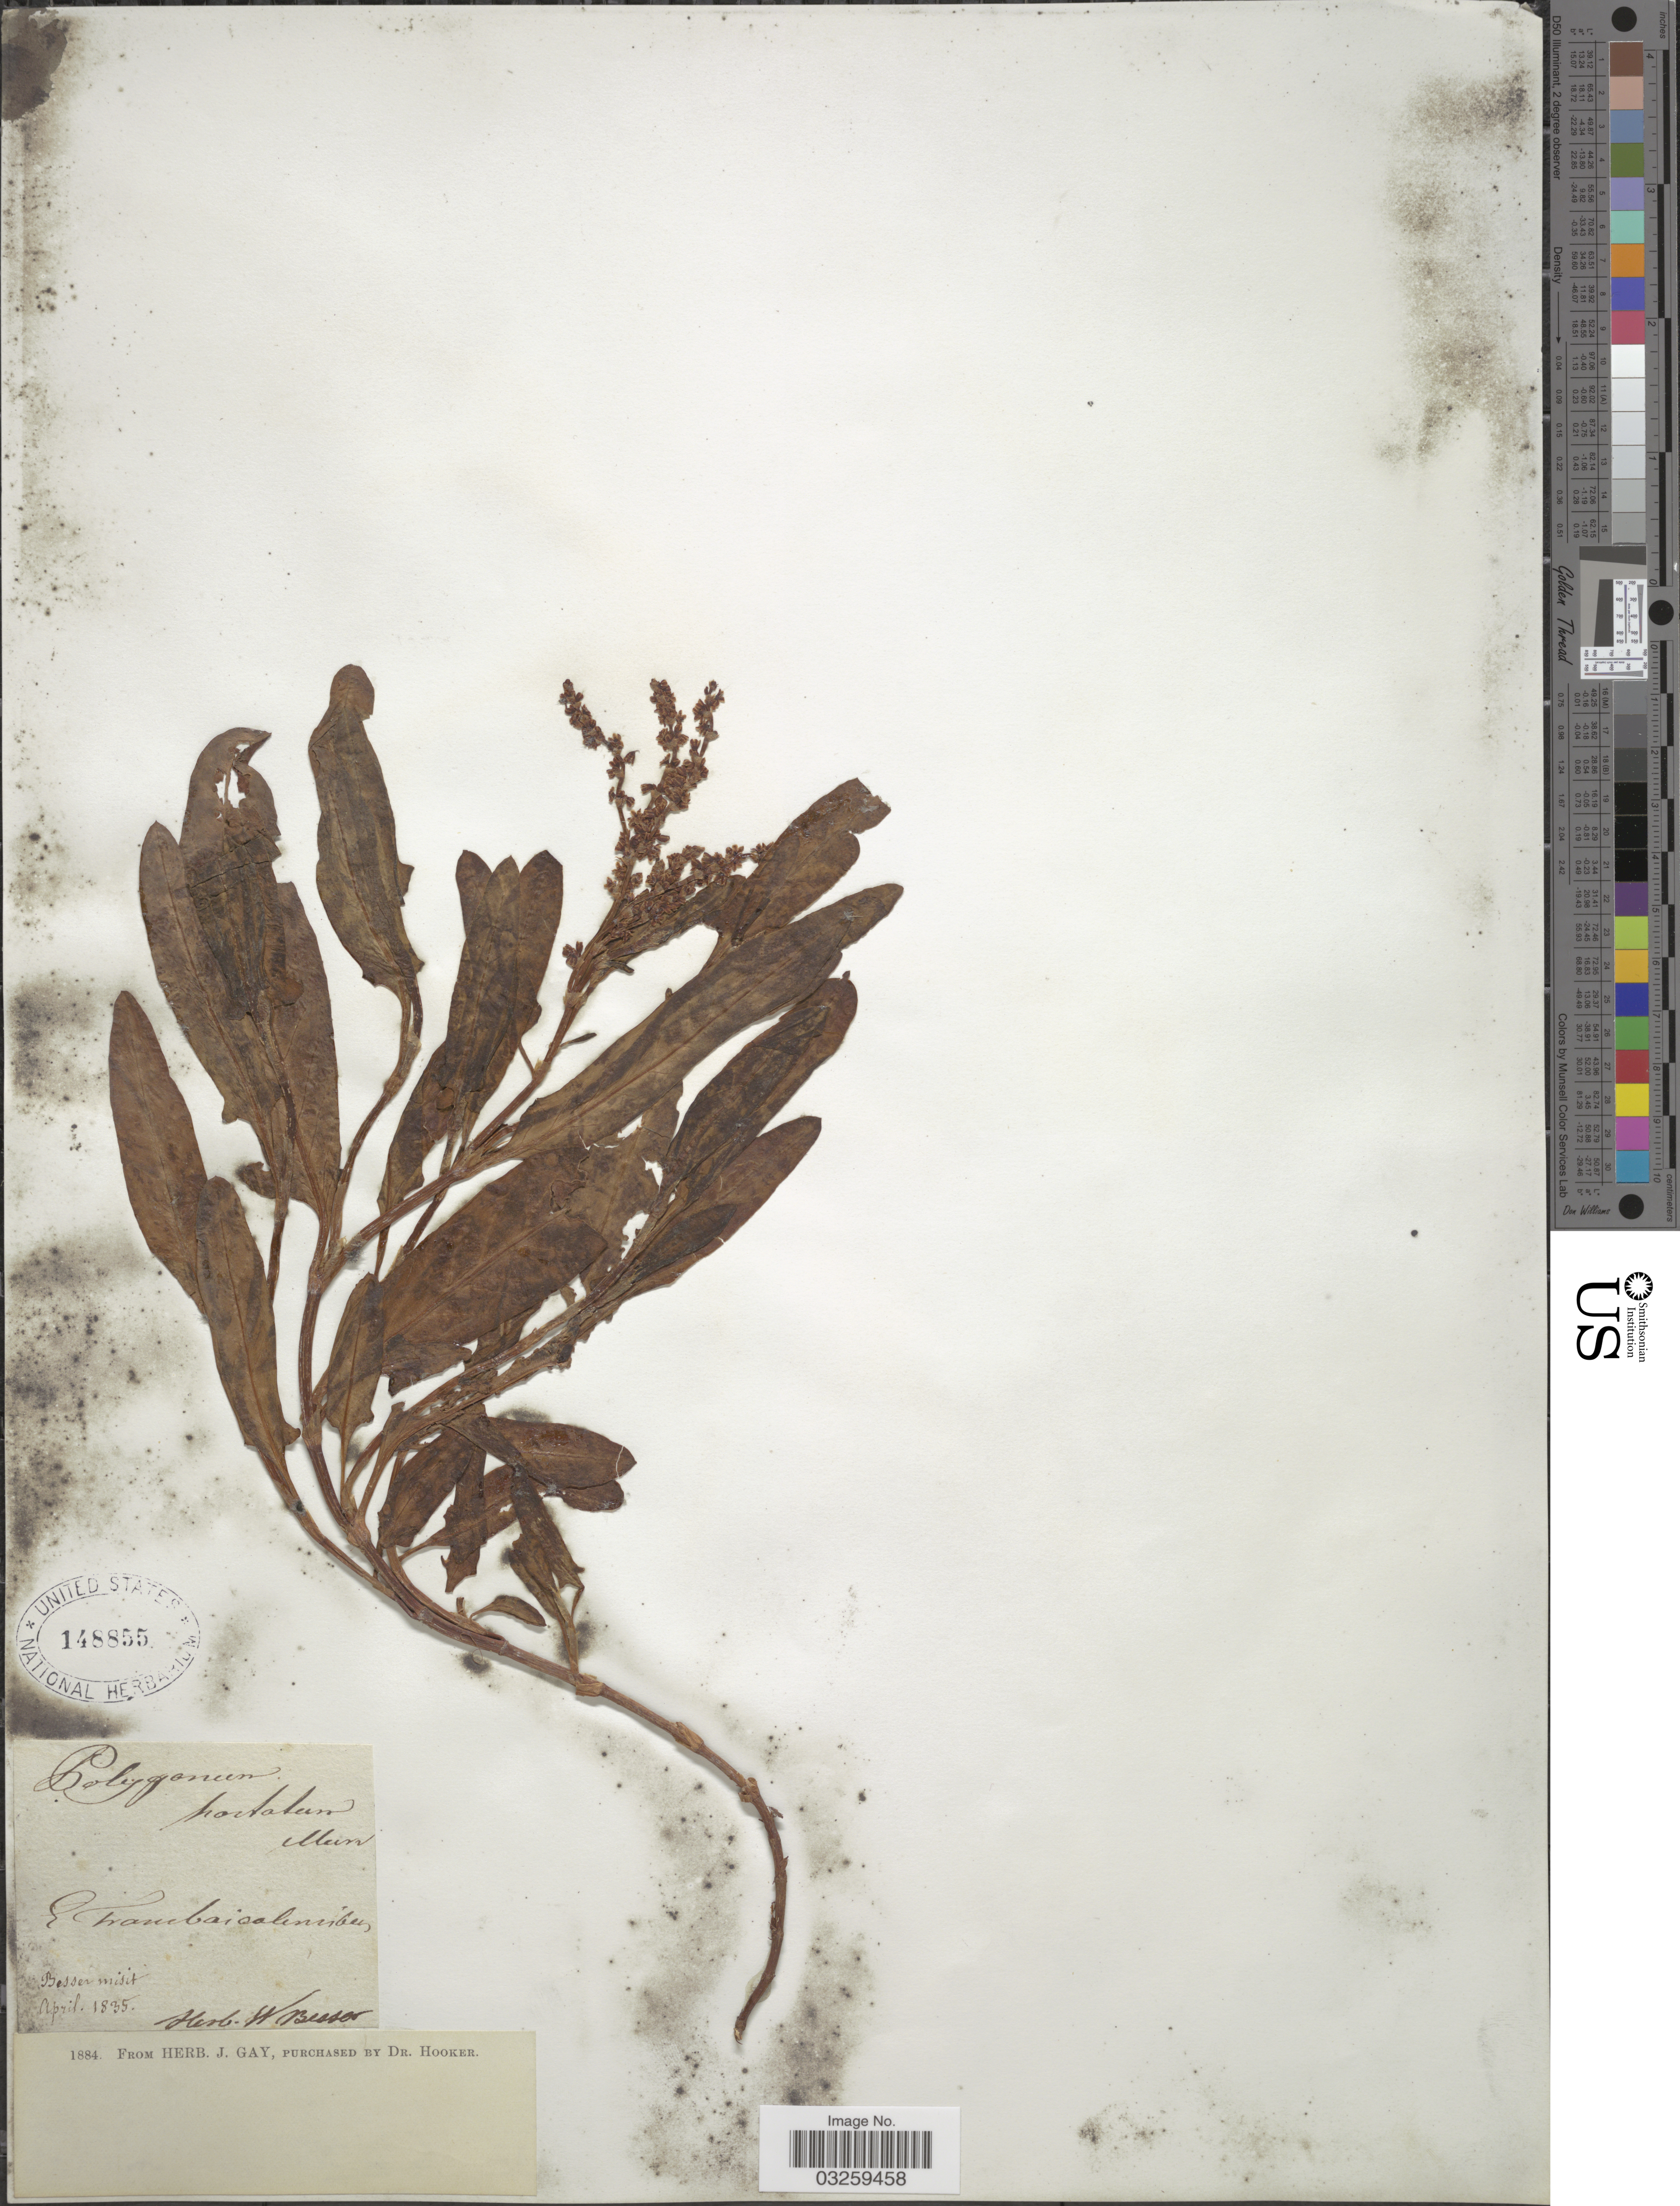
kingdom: Plantae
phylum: Tracheophyta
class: Magnoliopsida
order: Caryophyllales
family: Polygonaceae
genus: Knorringia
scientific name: Knorringia sibirica subsp. sibirica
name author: (Laxm.) Tzvelev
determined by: Strong, Mark T., (BOT), Smithsonian Institution - National Museum of Natural History (UNITED STATES)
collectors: Besser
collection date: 1835-04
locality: Transbaicalimibus [interpreted].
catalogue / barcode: US 148855